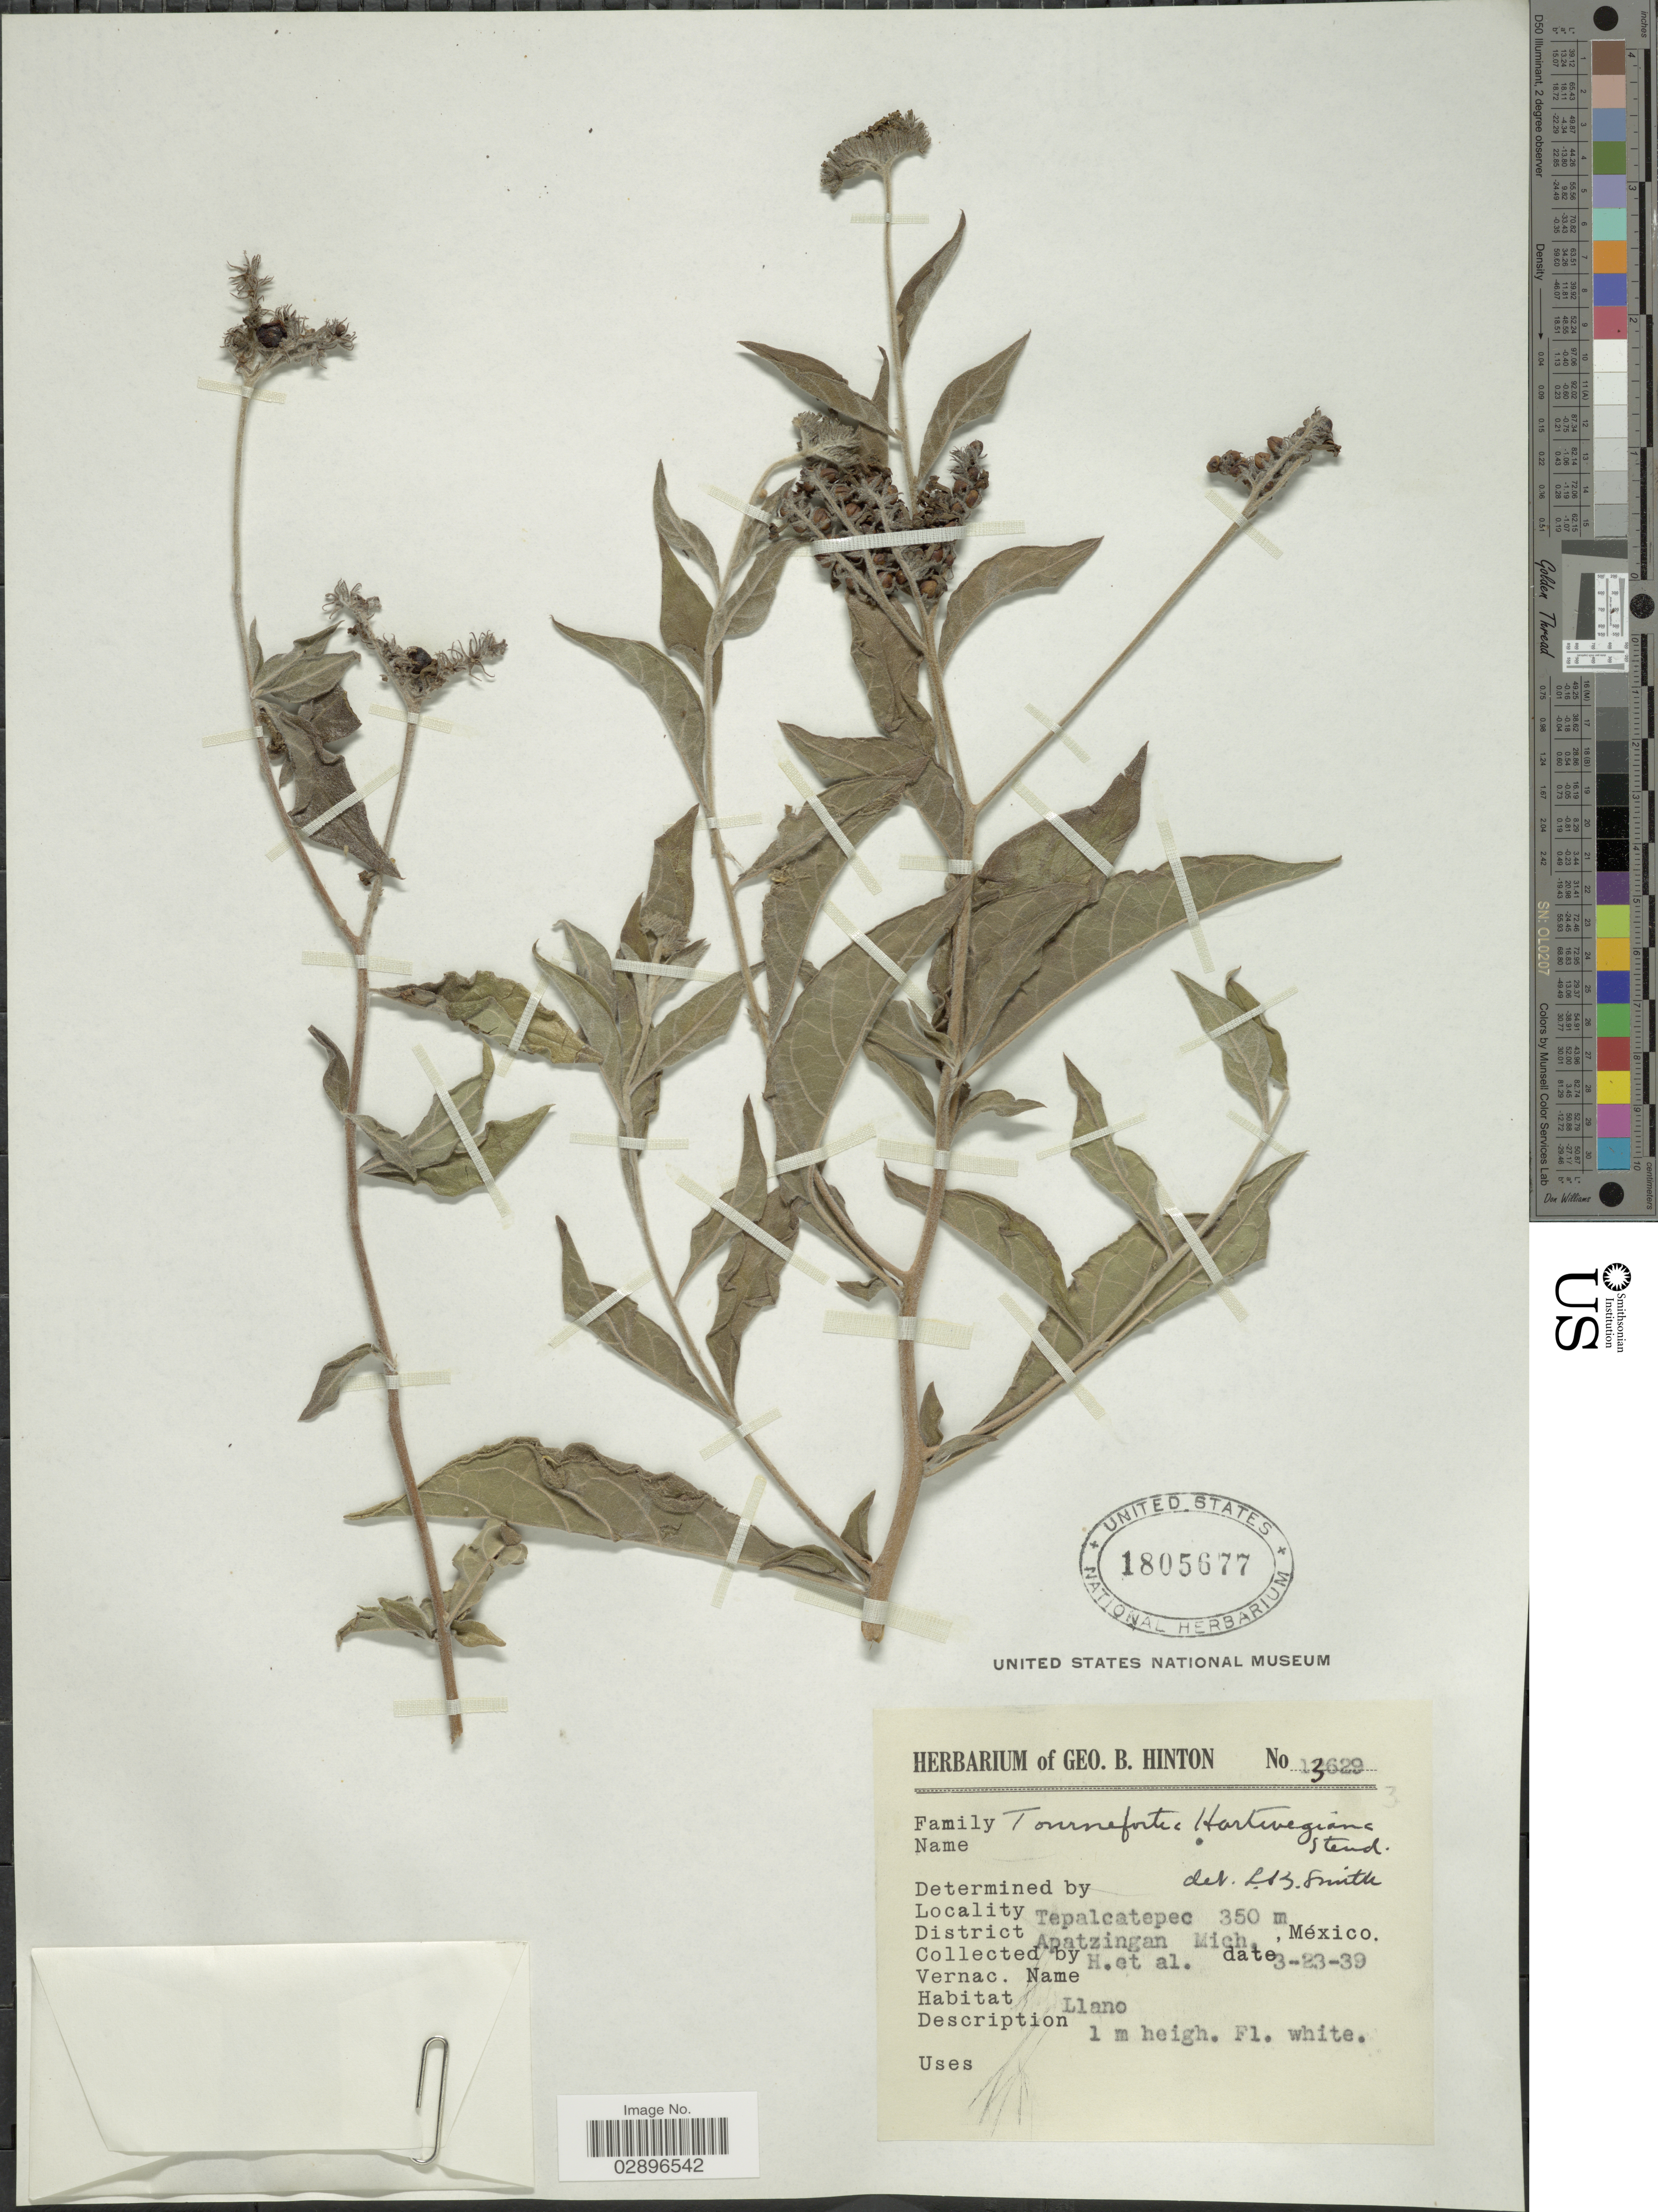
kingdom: Plantae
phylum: Tracheophyta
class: Magnoliopsida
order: Boraginales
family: Heliotropiaceae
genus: Tournefortia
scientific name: Tournefortia hartwegiana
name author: Steud.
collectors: G. B. Hinton & et al.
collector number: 13629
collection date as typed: Transcribed d/m/y: 23/3/39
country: Mexico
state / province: Michoacán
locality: Tepalcatepec, District Apatzingan.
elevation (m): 350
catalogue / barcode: US 1805677